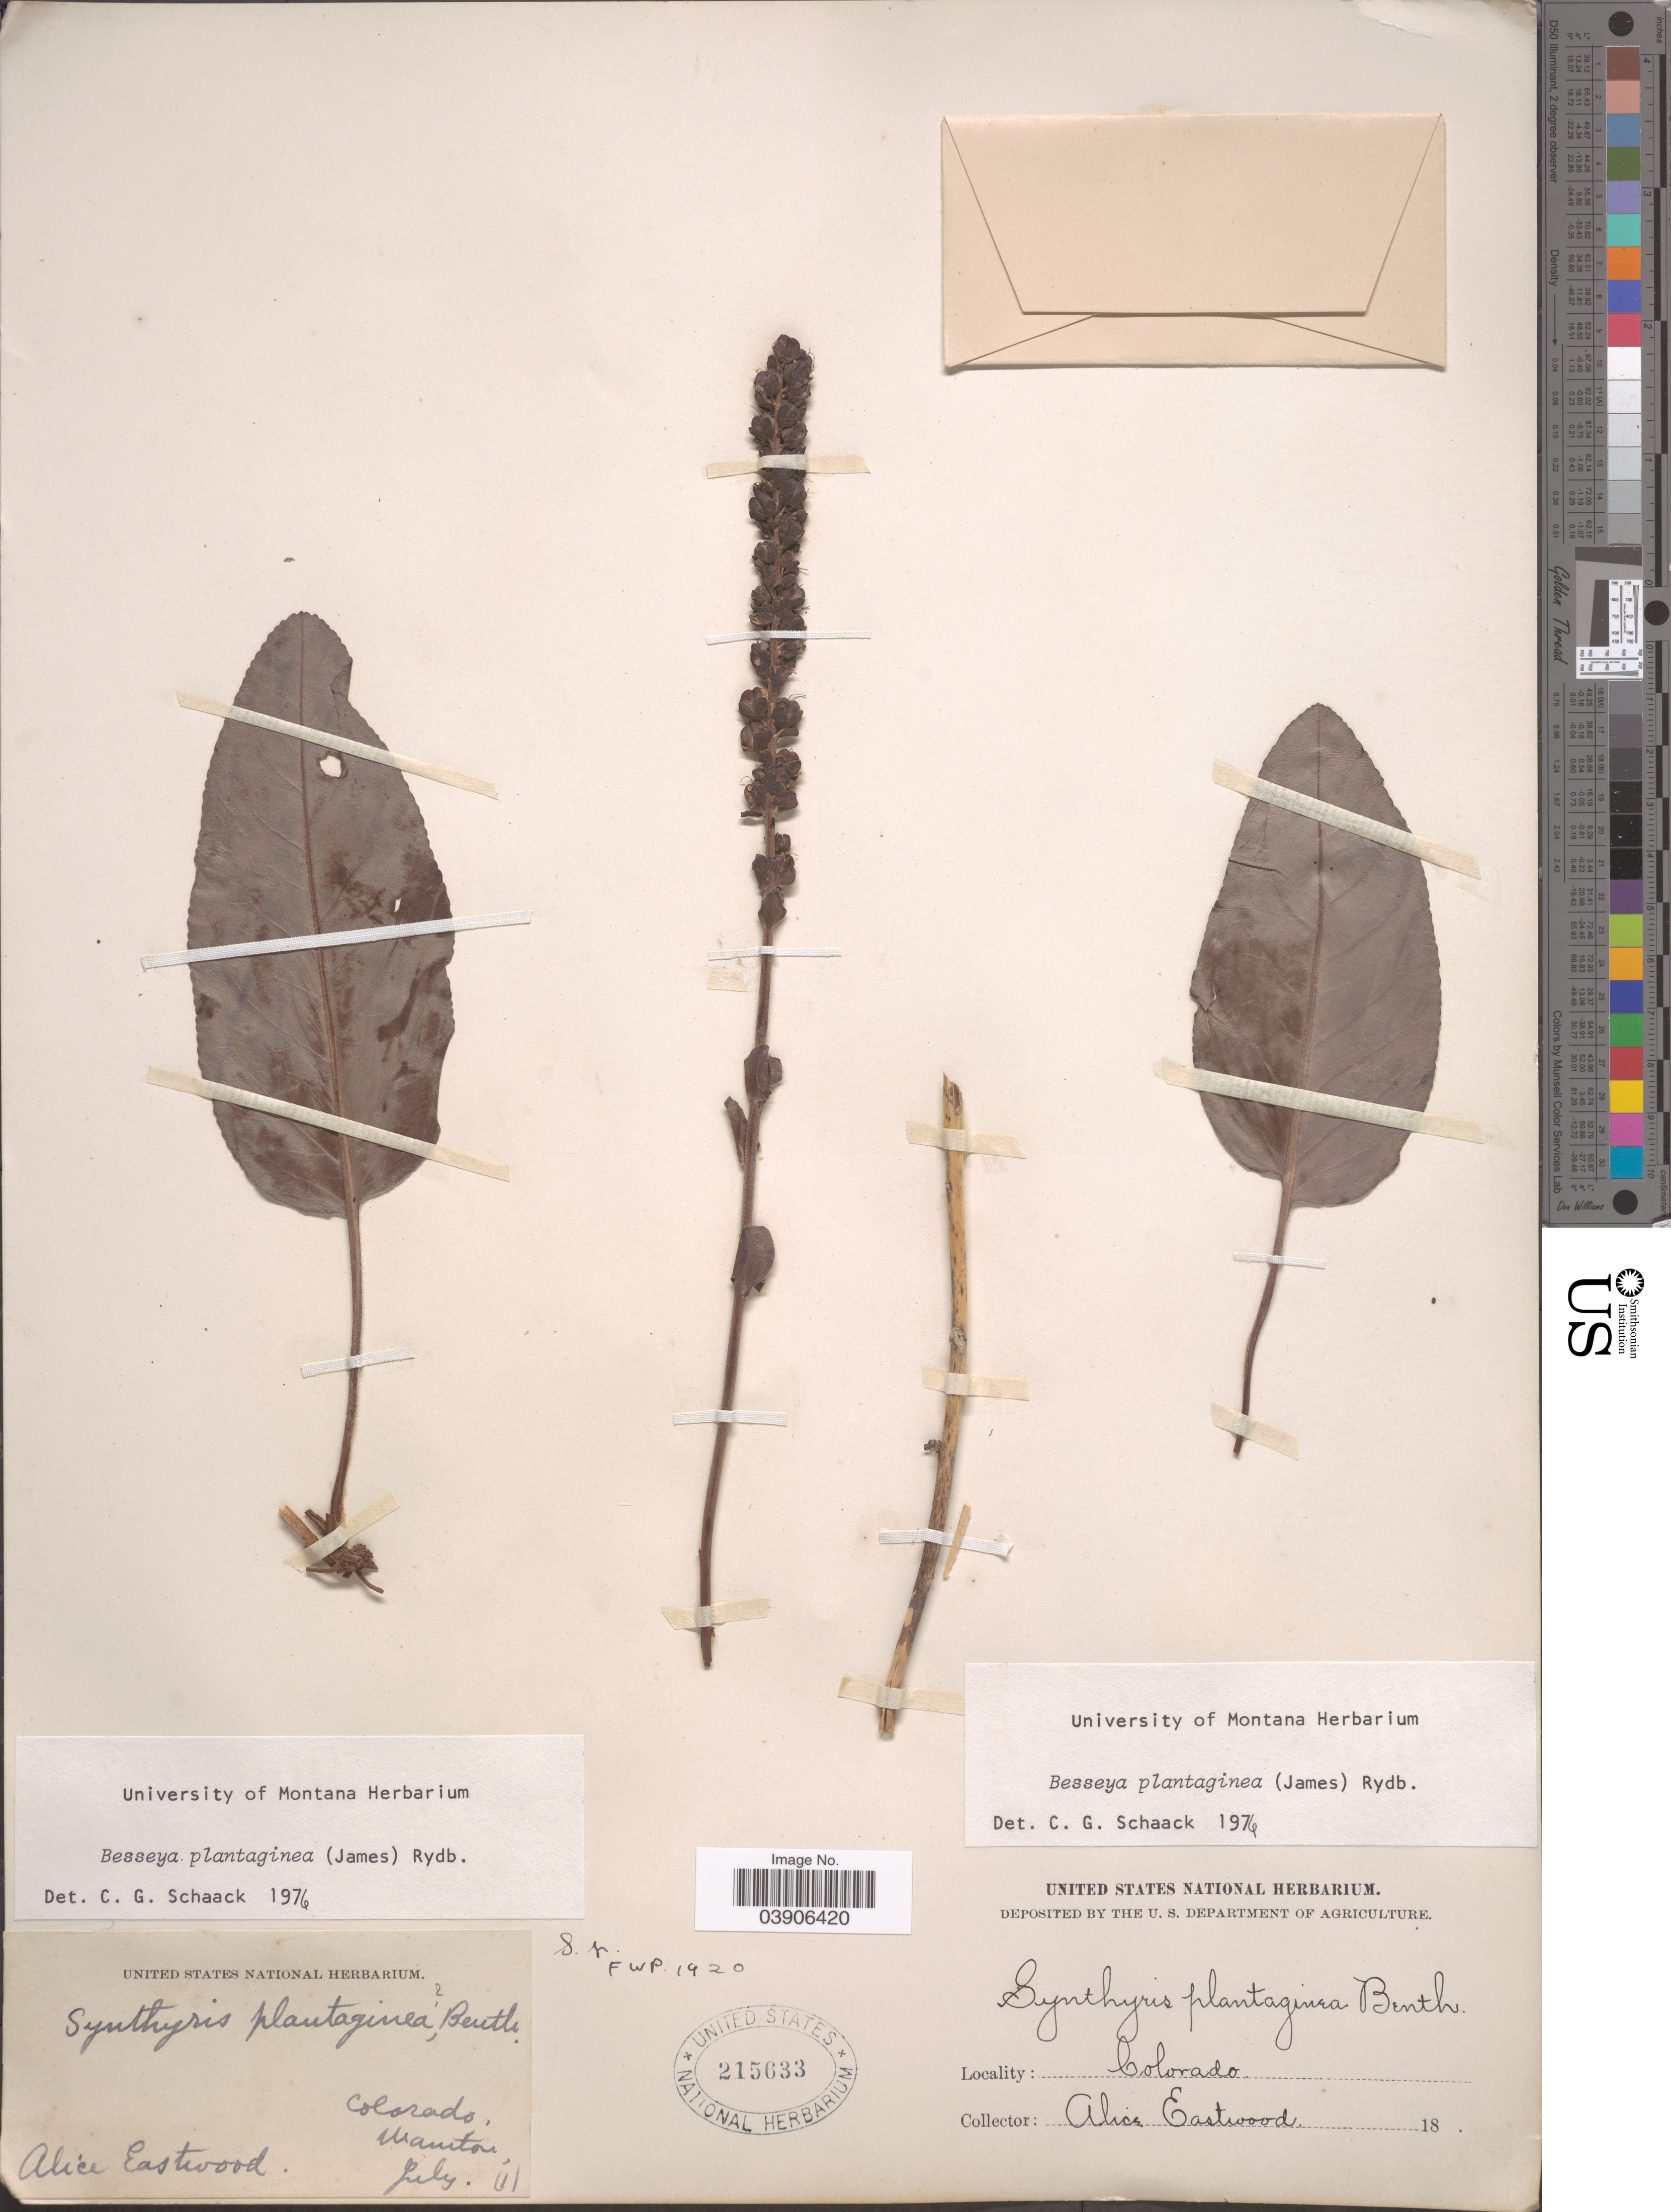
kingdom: Plantae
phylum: Tracheophyta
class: Magnoliopsida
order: Lamiales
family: Plantaginaceae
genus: Synthyris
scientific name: Synthyris plantaginea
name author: (E. James) Benth.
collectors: A. Eastwood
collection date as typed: July 18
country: United States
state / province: Colorado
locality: Manitou.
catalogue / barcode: US 215633